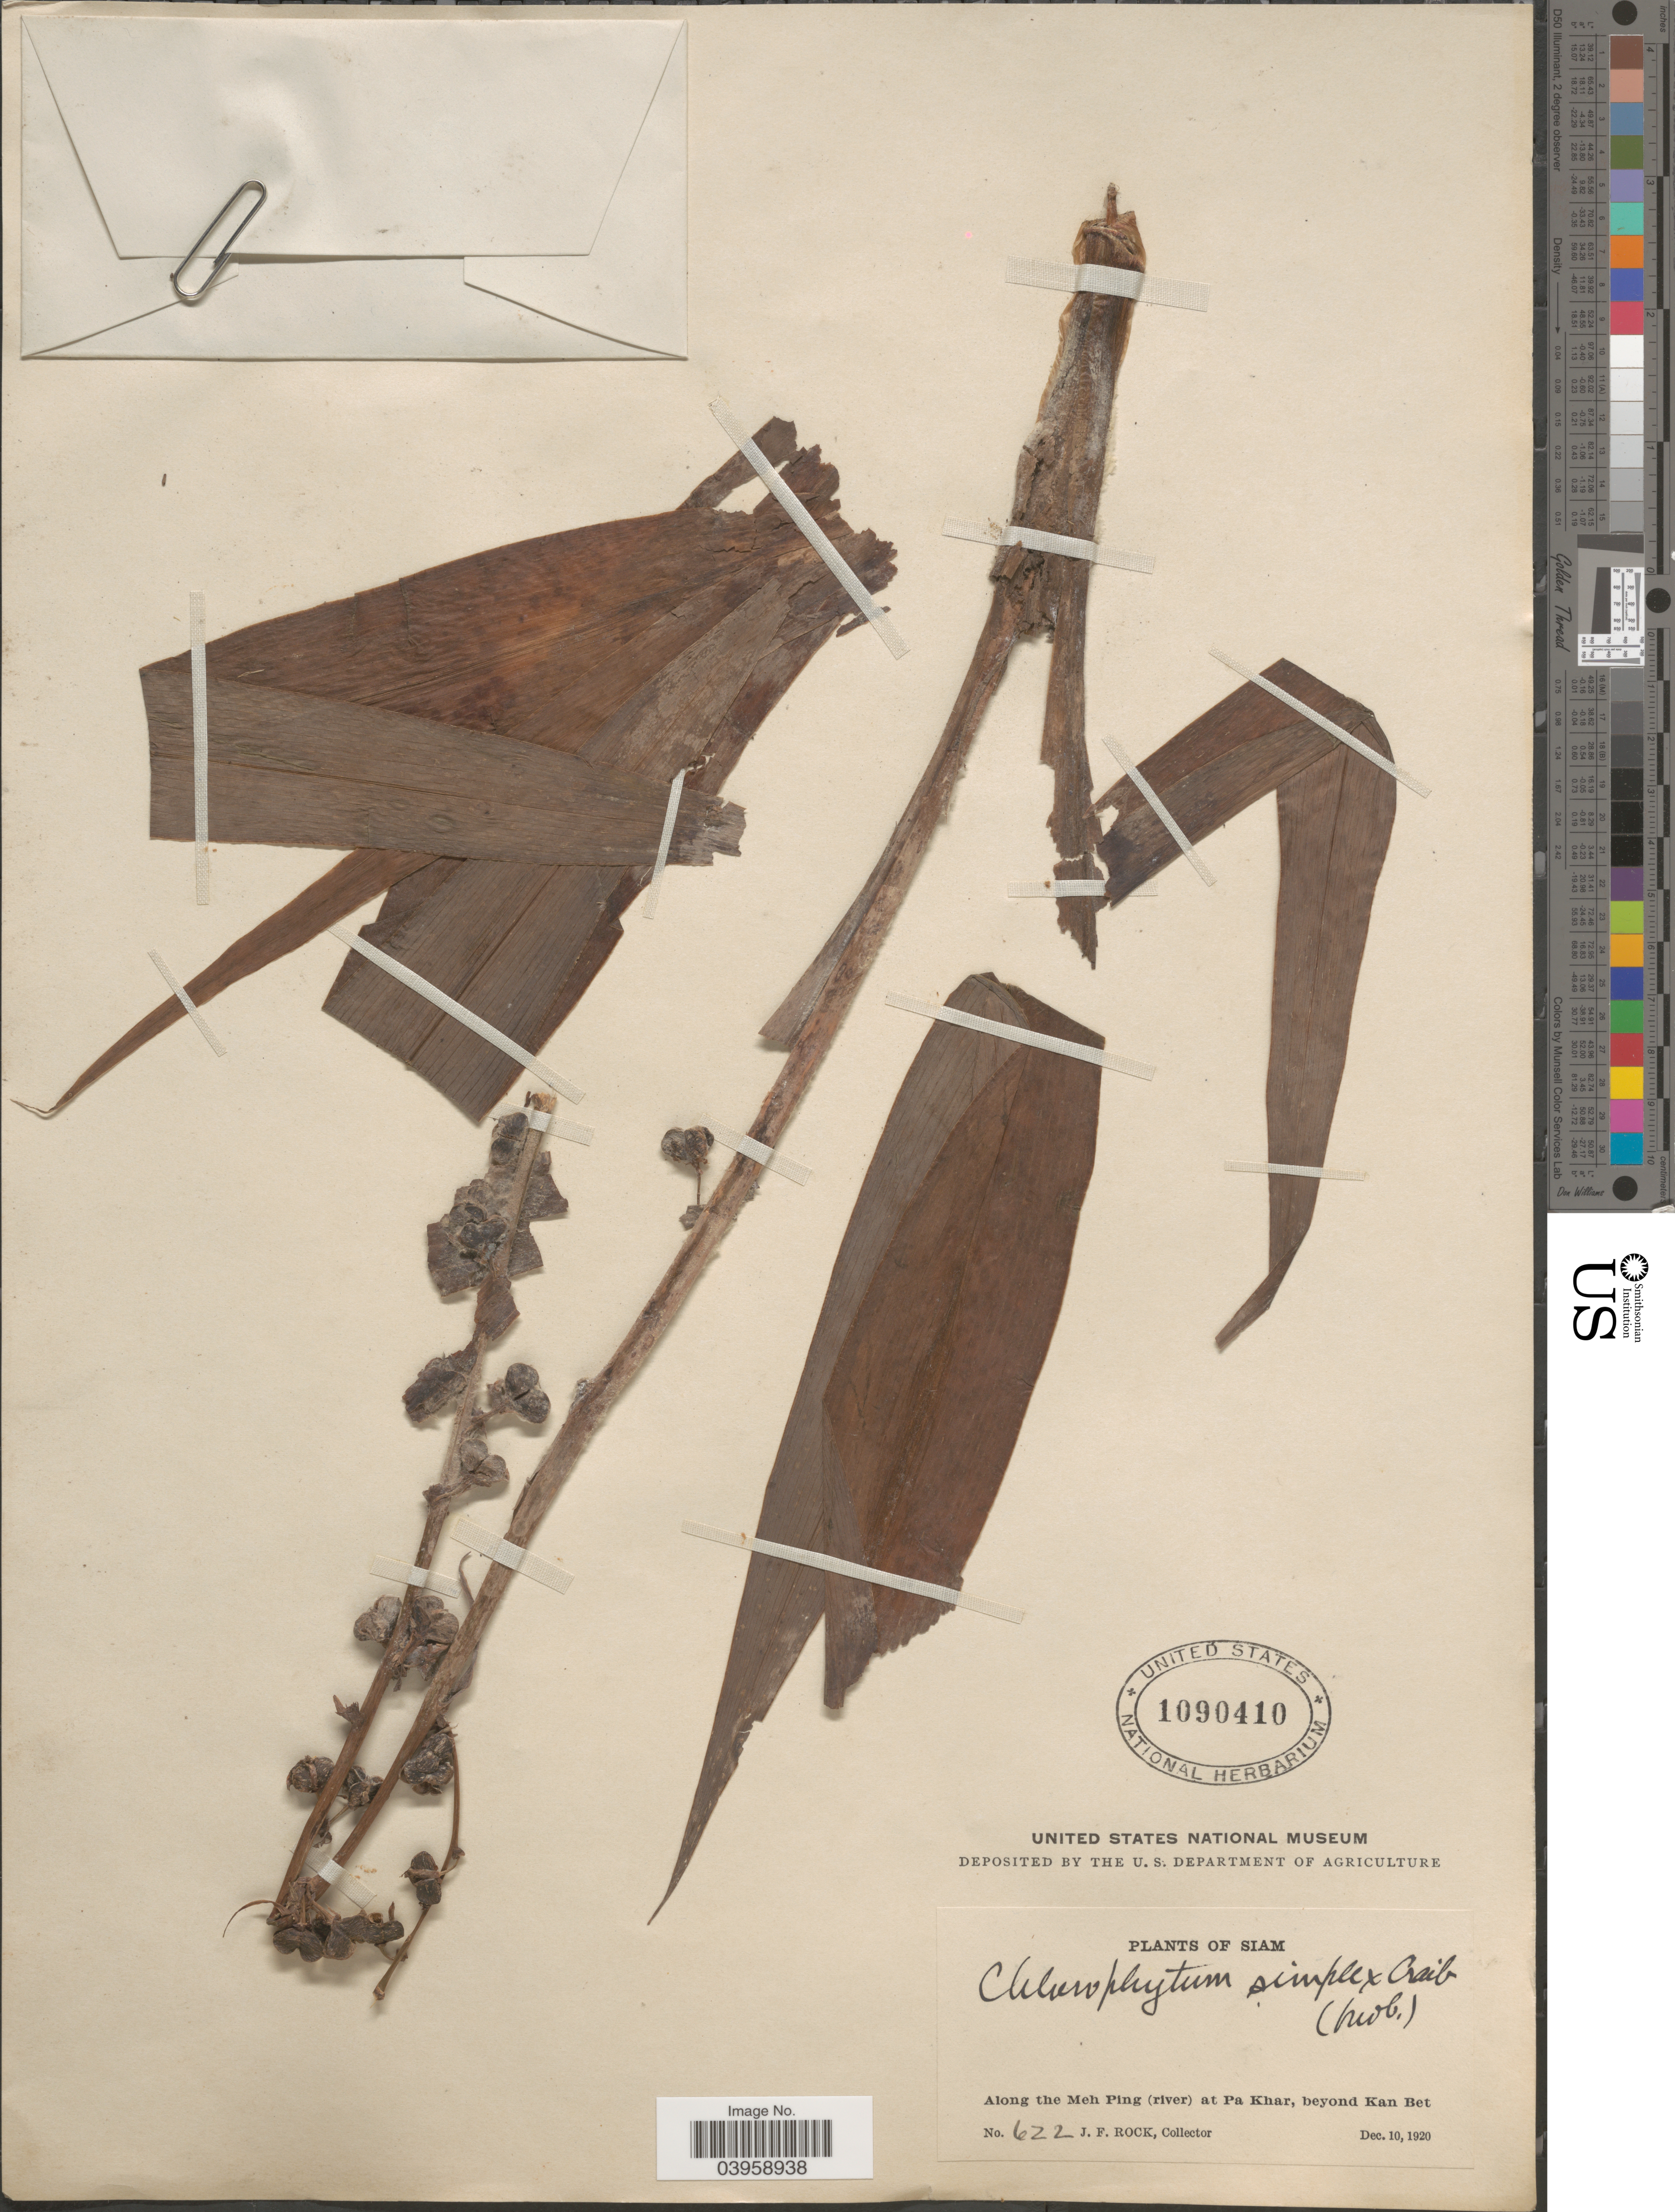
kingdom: Plantae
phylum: Tracheophyta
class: Liliopsida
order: Asparagales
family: Asparagaceae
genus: Chlorophytum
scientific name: Chlorophytum simplex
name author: Craib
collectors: J. Rock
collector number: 622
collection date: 1920-12-10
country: Thailand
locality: Siam. Along the Meh Ping (river) at Pa Khar, beyond Kan Bet.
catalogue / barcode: US 1090410